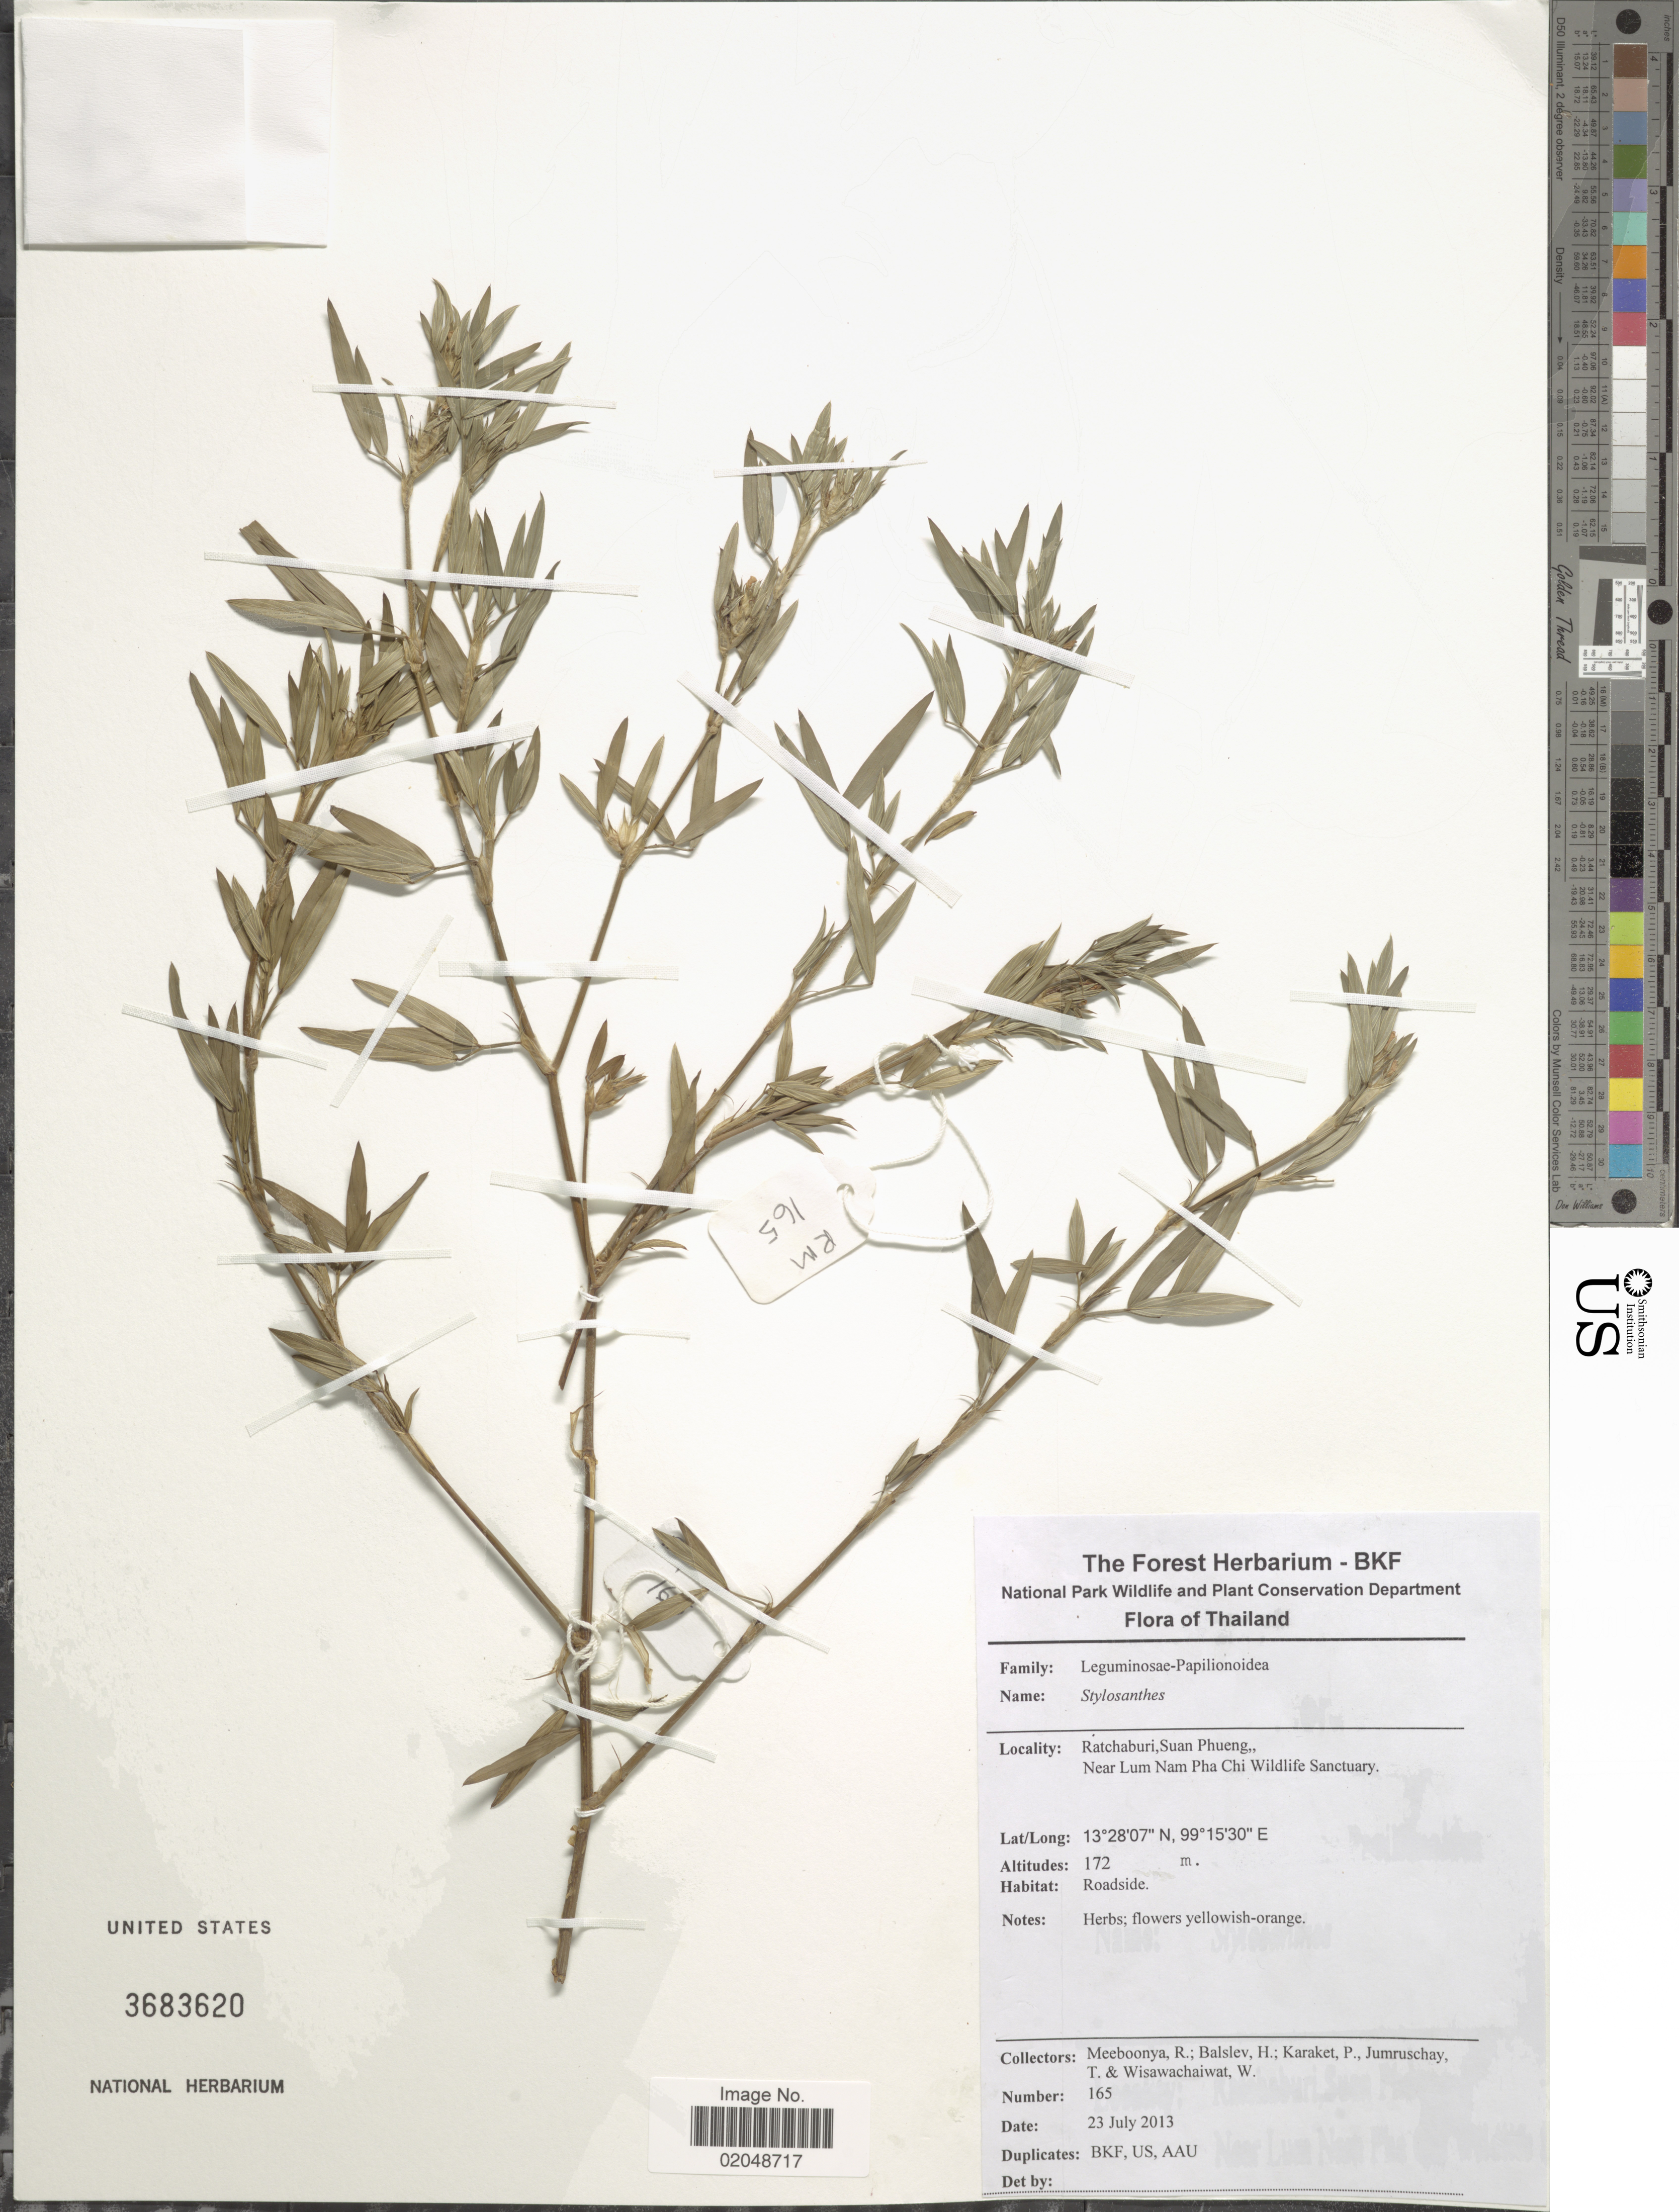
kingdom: Plantae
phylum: Tracheophyta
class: Magnoliopsida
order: Fabales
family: Fabaceae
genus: Stylosanthes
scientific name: Stylosanthes sp.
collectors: R. Meeboonya, H. Balslev, P. Karaket, T. Jumruschay & W. Wisawachaiwat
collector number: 165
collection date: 2013-07-23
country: Thailand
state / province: Ratchaburi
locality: Suan Phueng, Near Lum Nam Pha Chi Wildlife Sanctuary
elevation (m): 172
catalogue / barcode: US 3683620